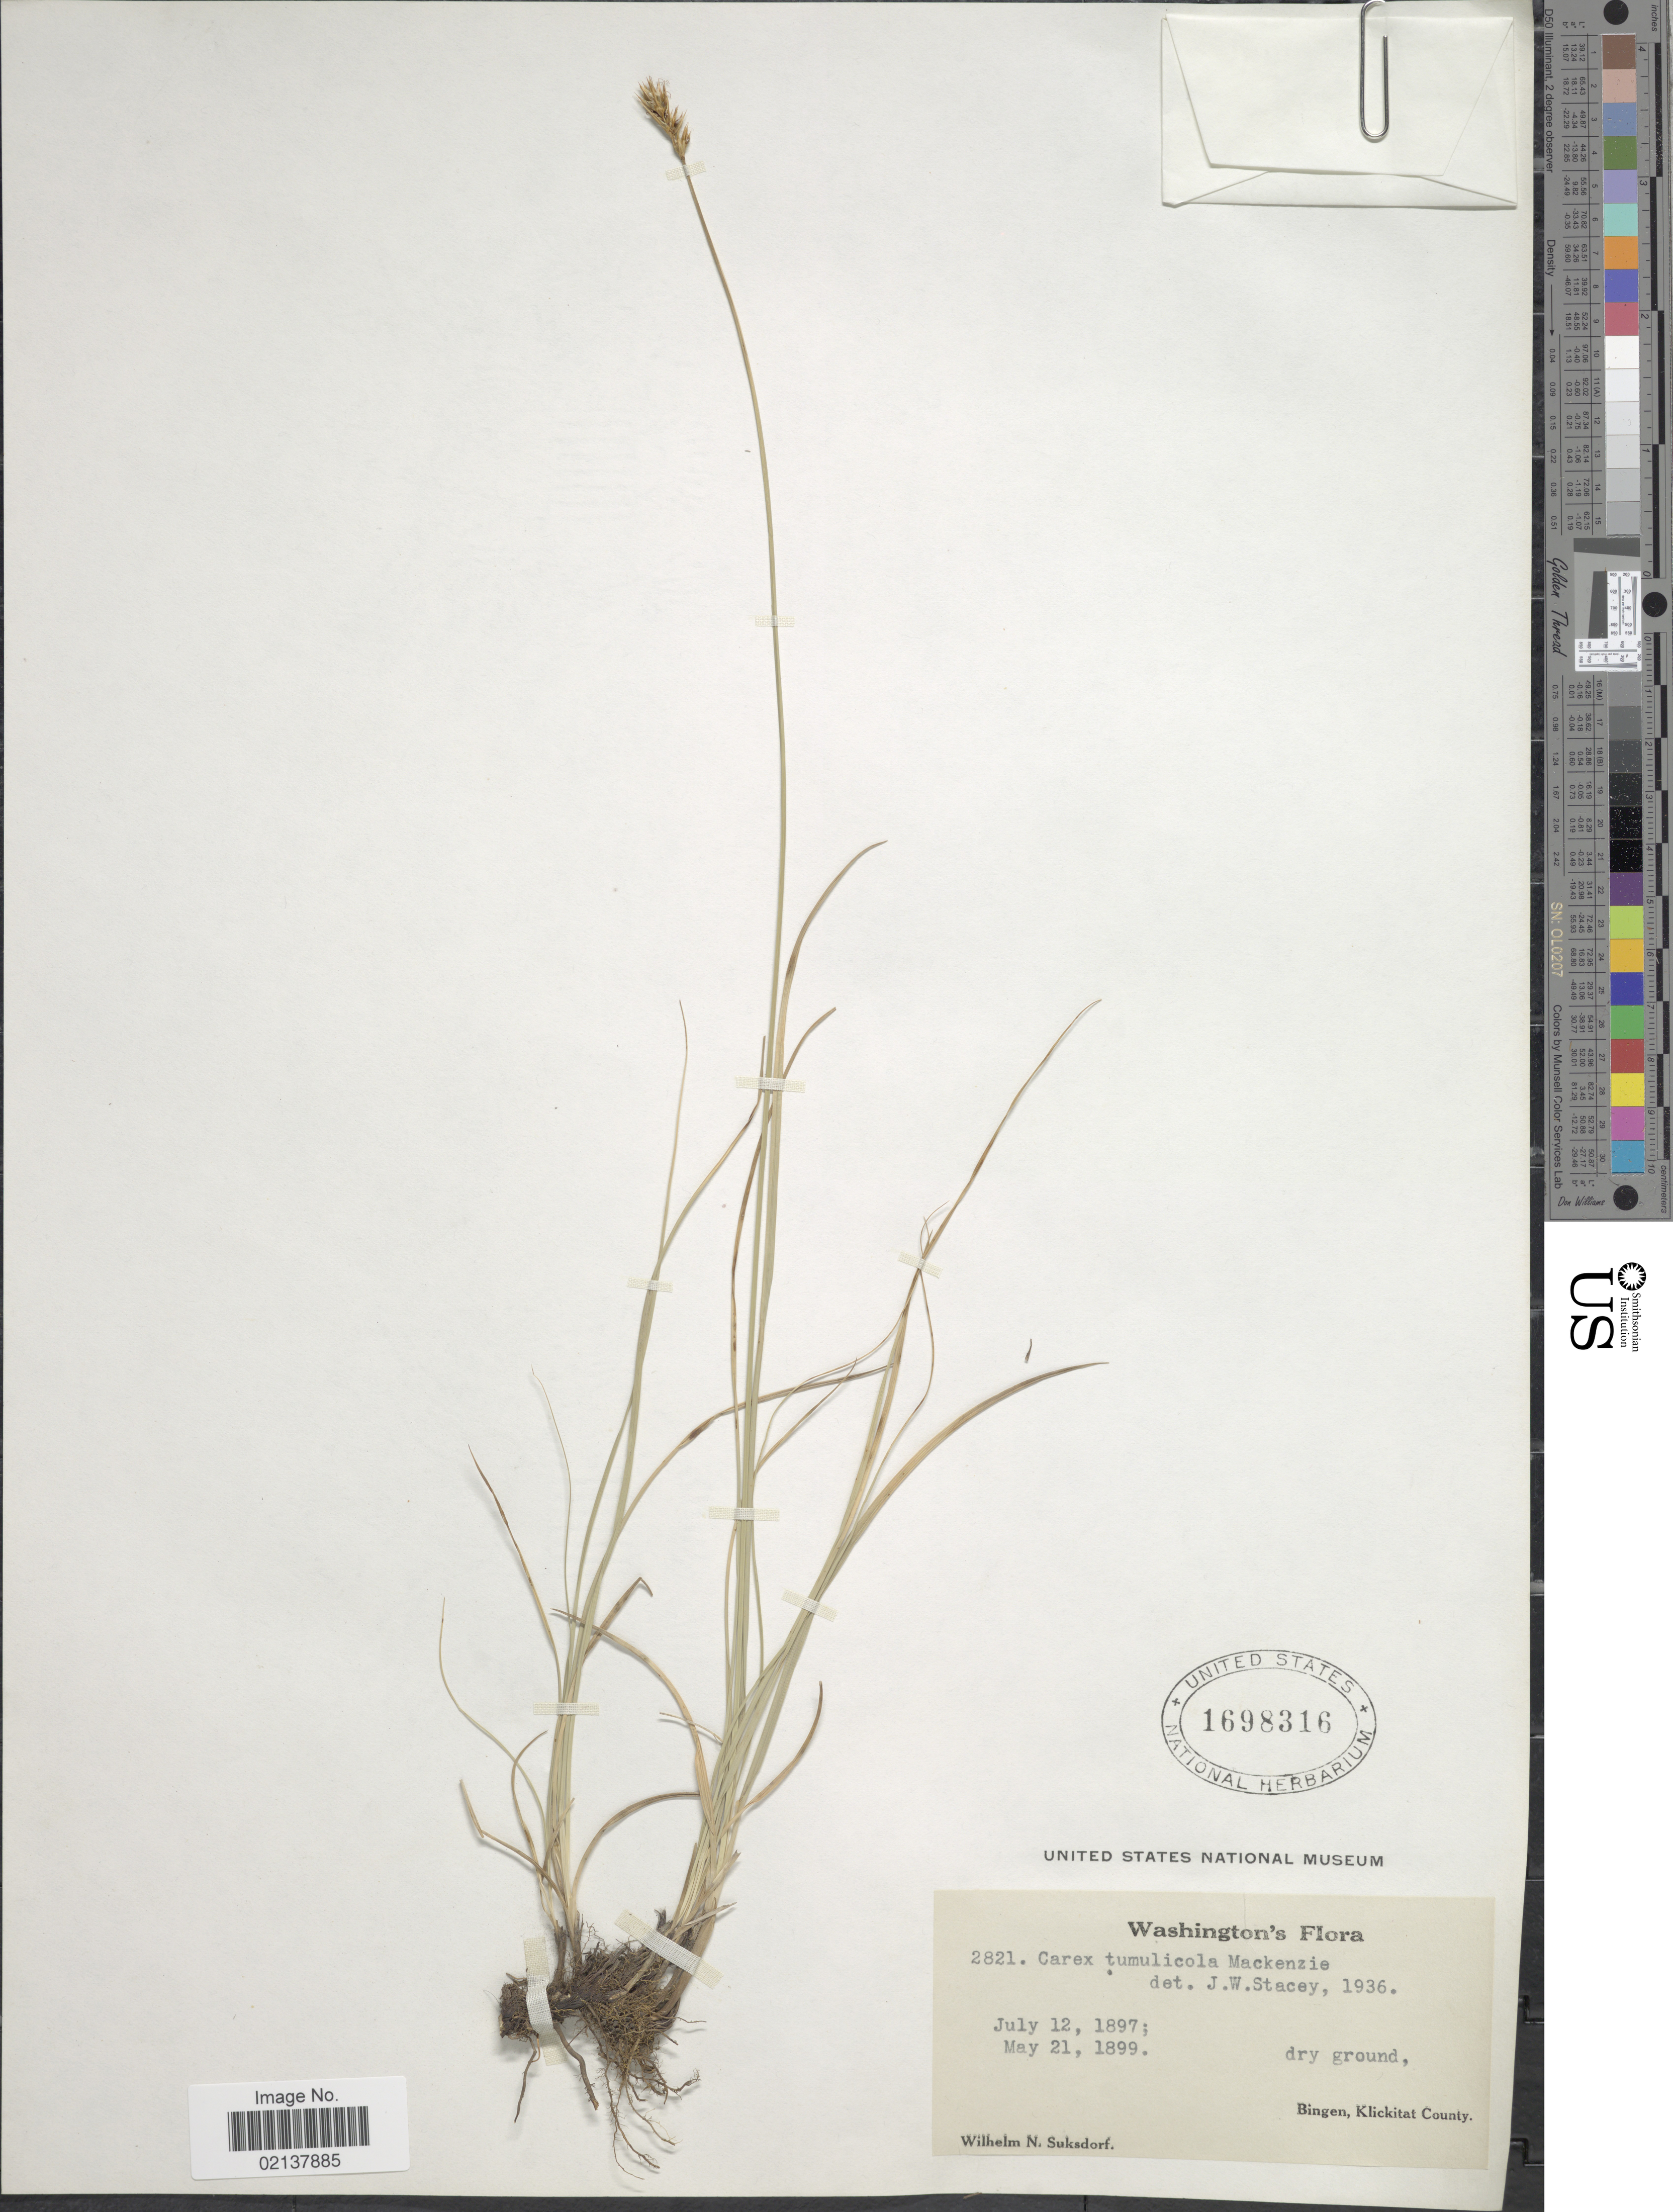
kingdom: Plantae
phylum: Tracheophyta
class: Liliopsida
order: Poales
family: Cyperaceae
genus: Carex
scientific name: Carex tumulicola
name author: Mack.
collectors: W. N. Suksdorf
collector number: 2821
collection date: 1897-07-12/1899-05-21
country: United States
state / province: Washington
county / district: Klickitat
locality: Dry ground, Bingen, Klickitat County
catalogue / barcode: US 1698316